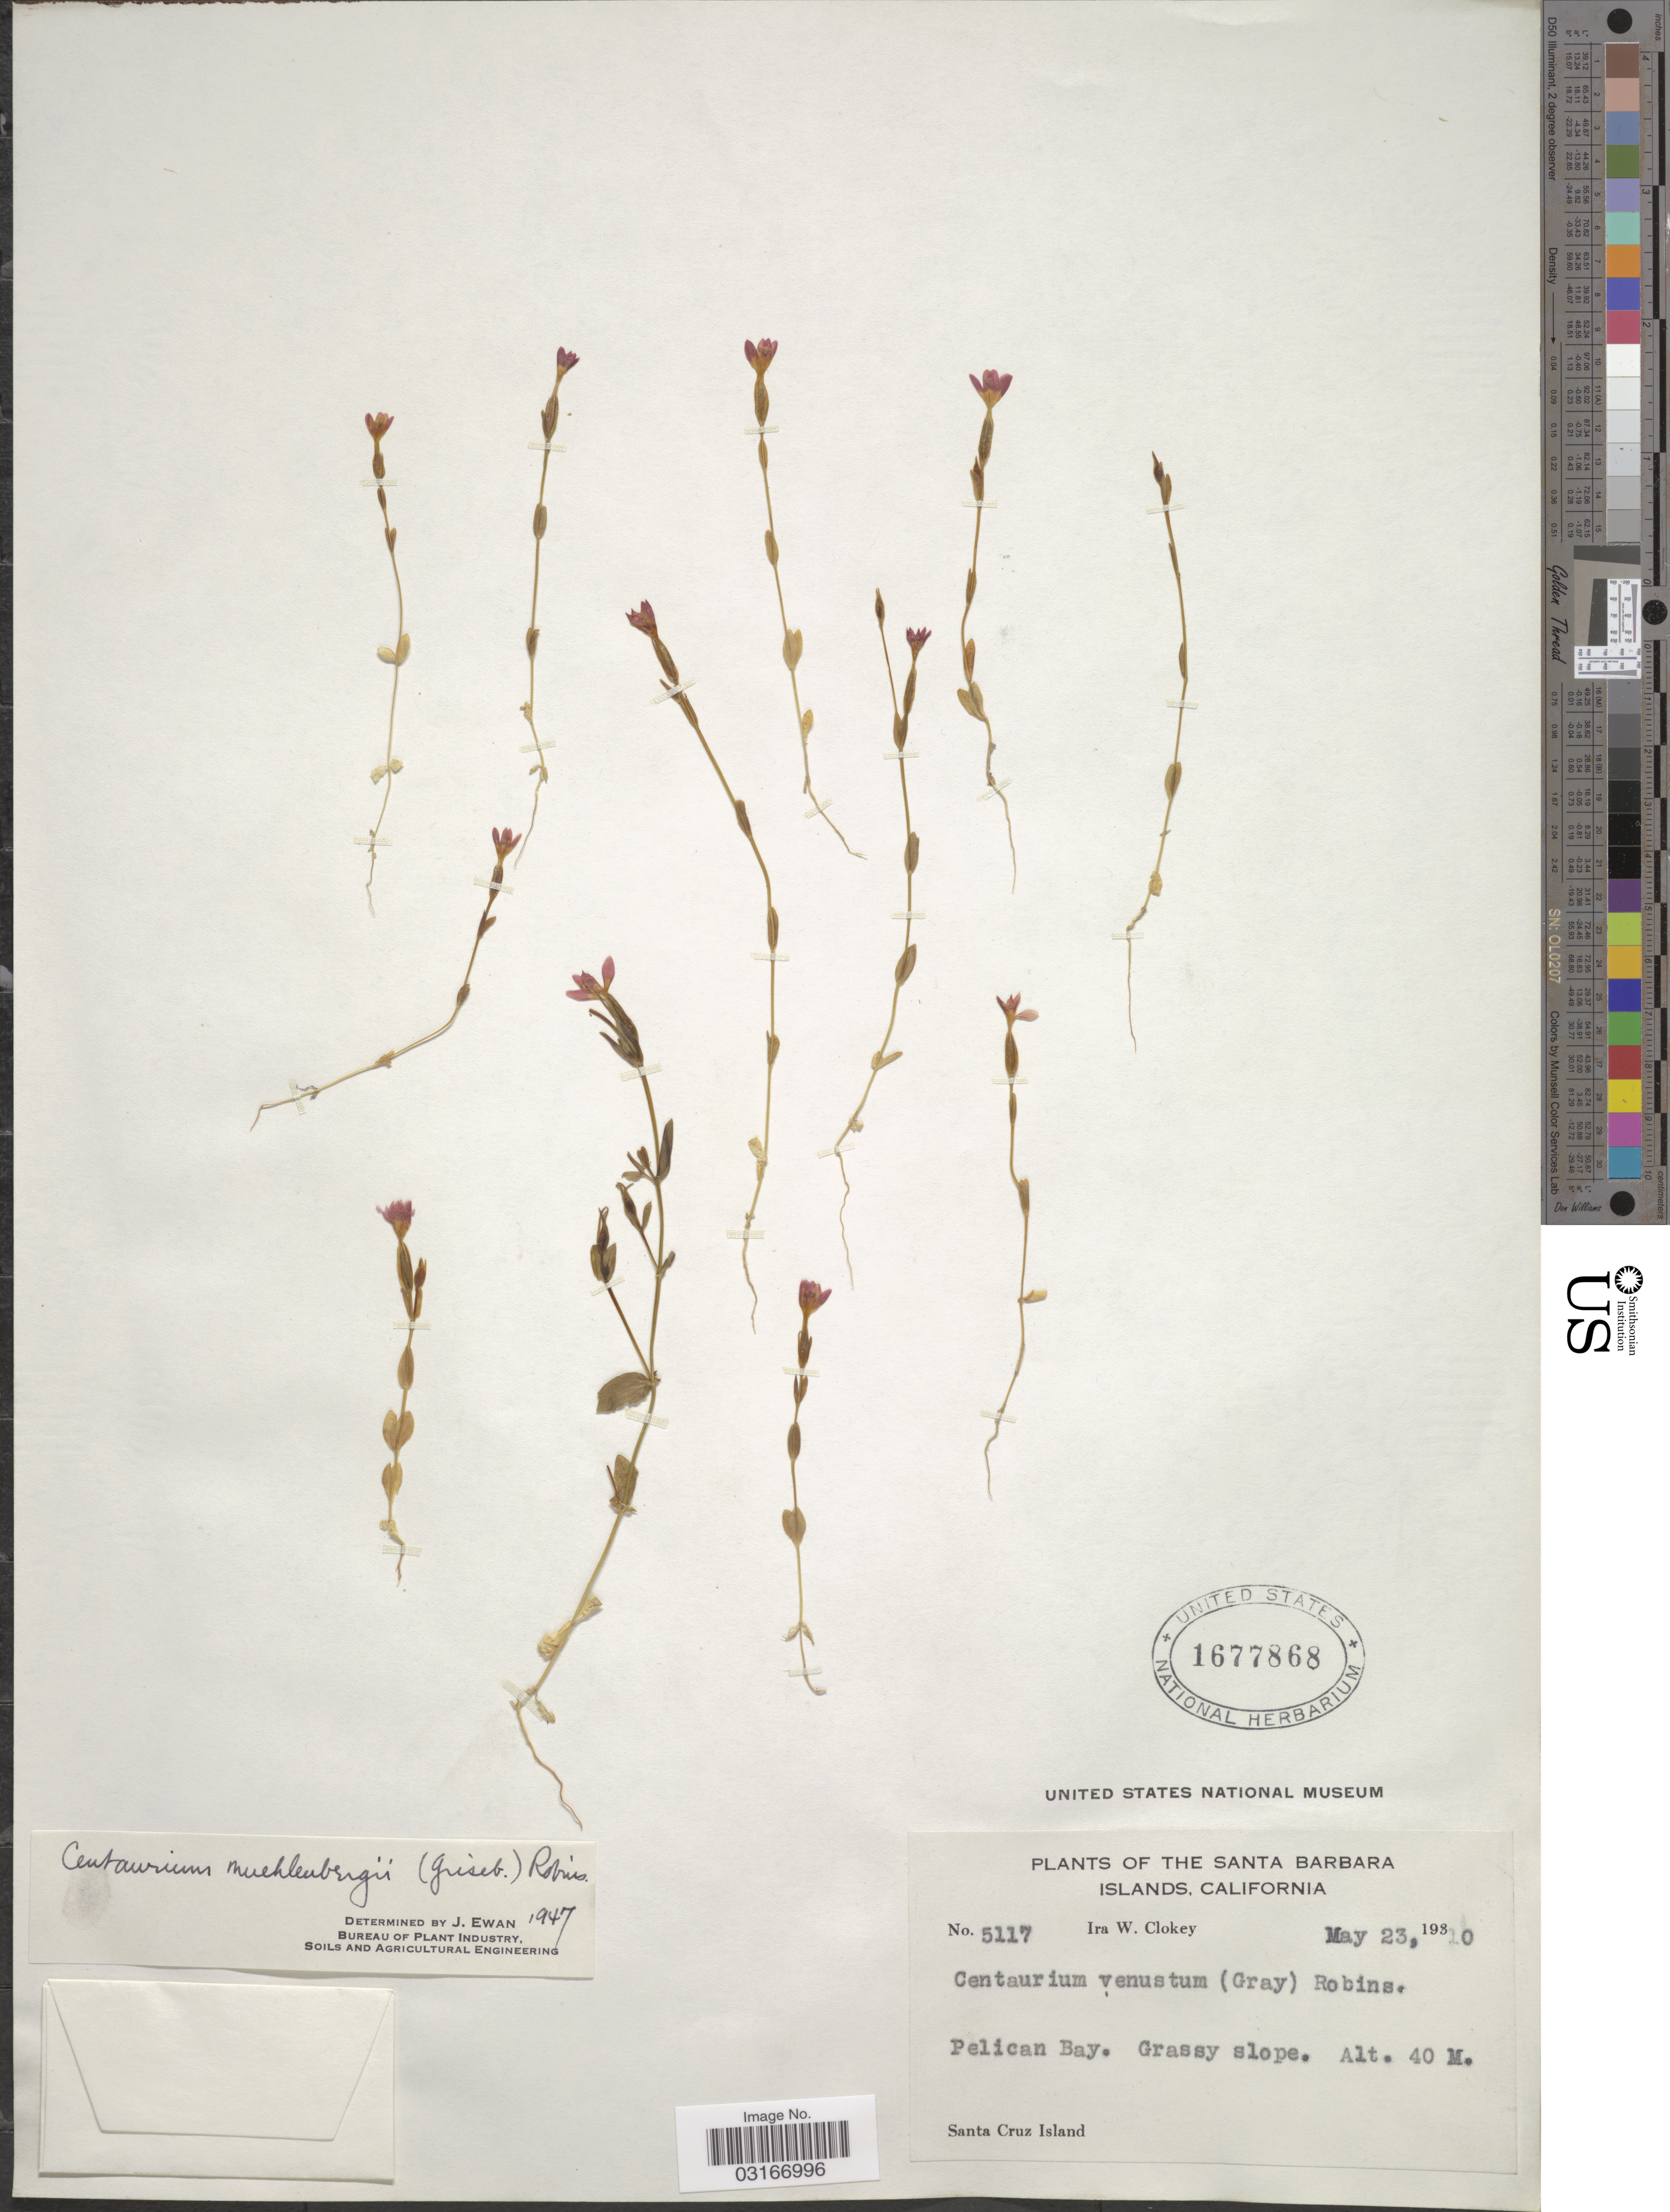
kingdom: Plantae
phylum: Tracheophyta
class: Magnoliopsida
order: Gentianales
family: Gentianaceae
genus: Centaurium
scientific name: Centaurium muehlenbergii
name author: (Griseb.) W. Wight ex Piper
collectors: I. W. Clokey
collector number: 5117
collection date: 1910-05-23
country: United States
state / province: California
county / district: Santa Barbara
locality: The Santa Barbara, Pelican Bay.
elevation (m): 40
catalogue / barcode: US 1677868